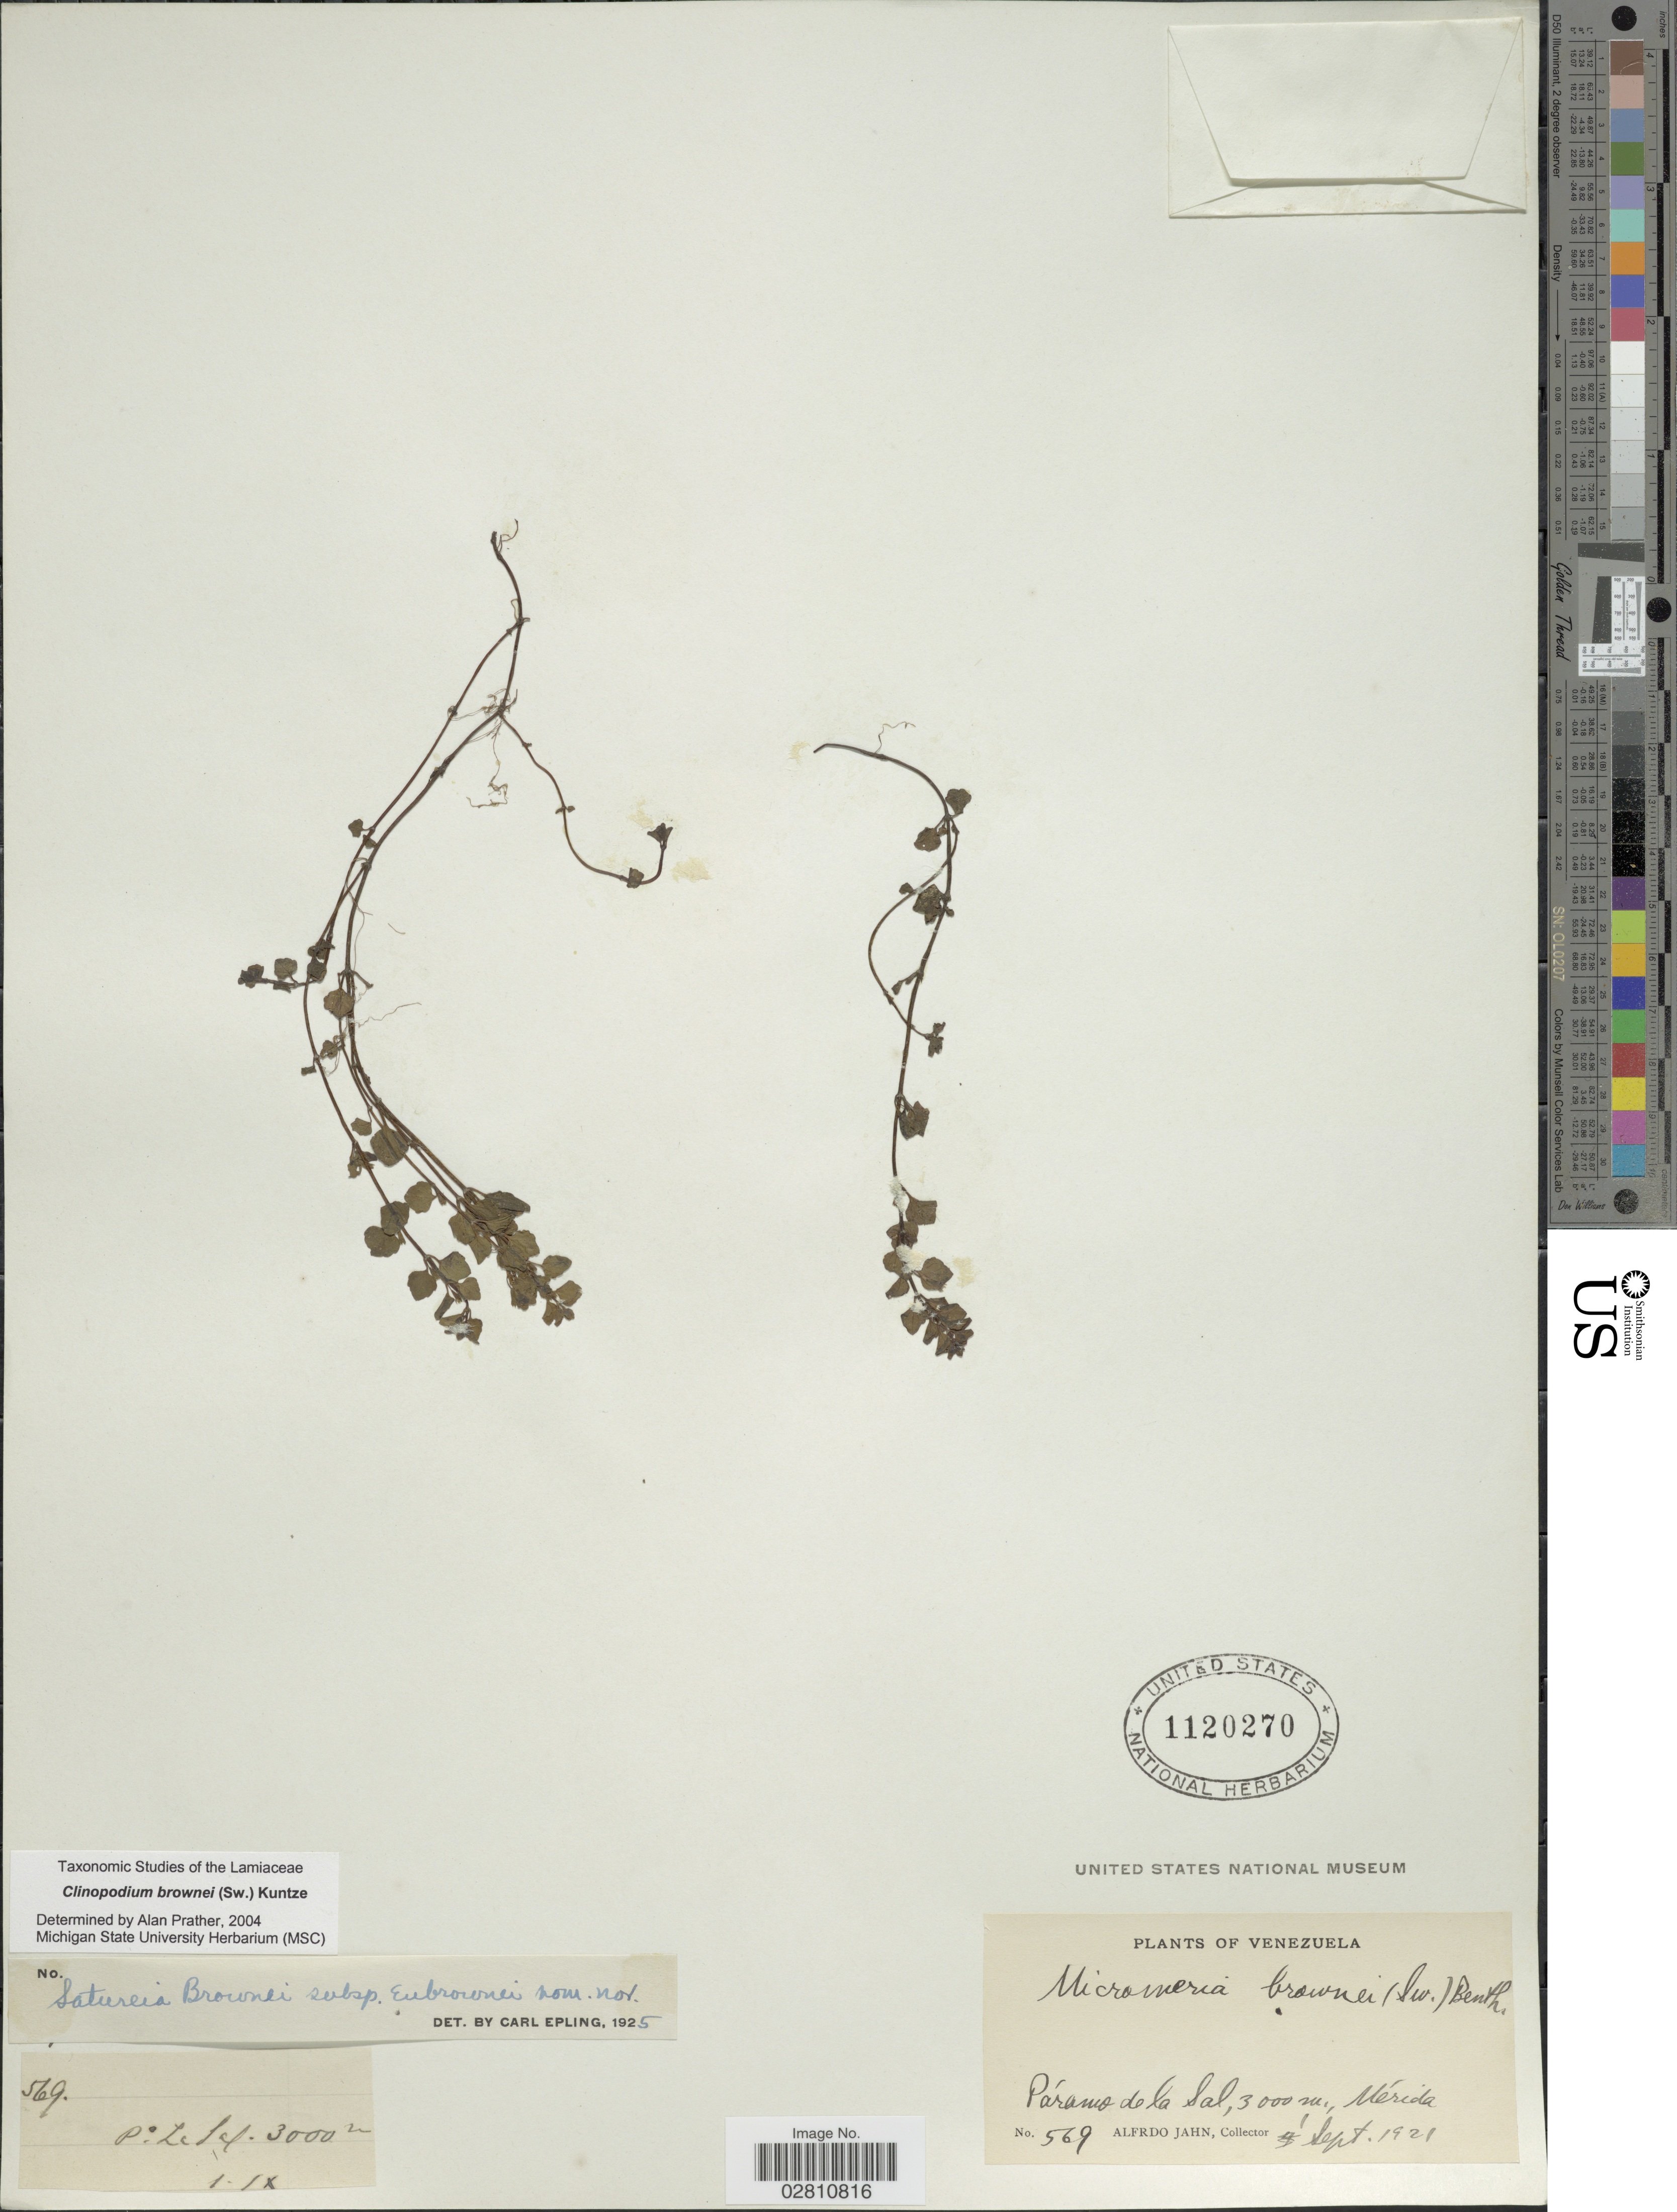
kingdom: Plantae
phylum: Tracheophyta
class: Magnoliopsida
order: Lamiales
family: Lamiaceae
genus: Clinopodium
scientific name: Clinopodium brownei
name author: (Sw.) Kuntze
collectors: A. Jahn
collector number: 569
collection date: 1921-09-01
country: Venezuela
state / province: Mérida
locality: Páramo de la Sal.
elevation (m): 3000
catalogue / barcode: US 1120270